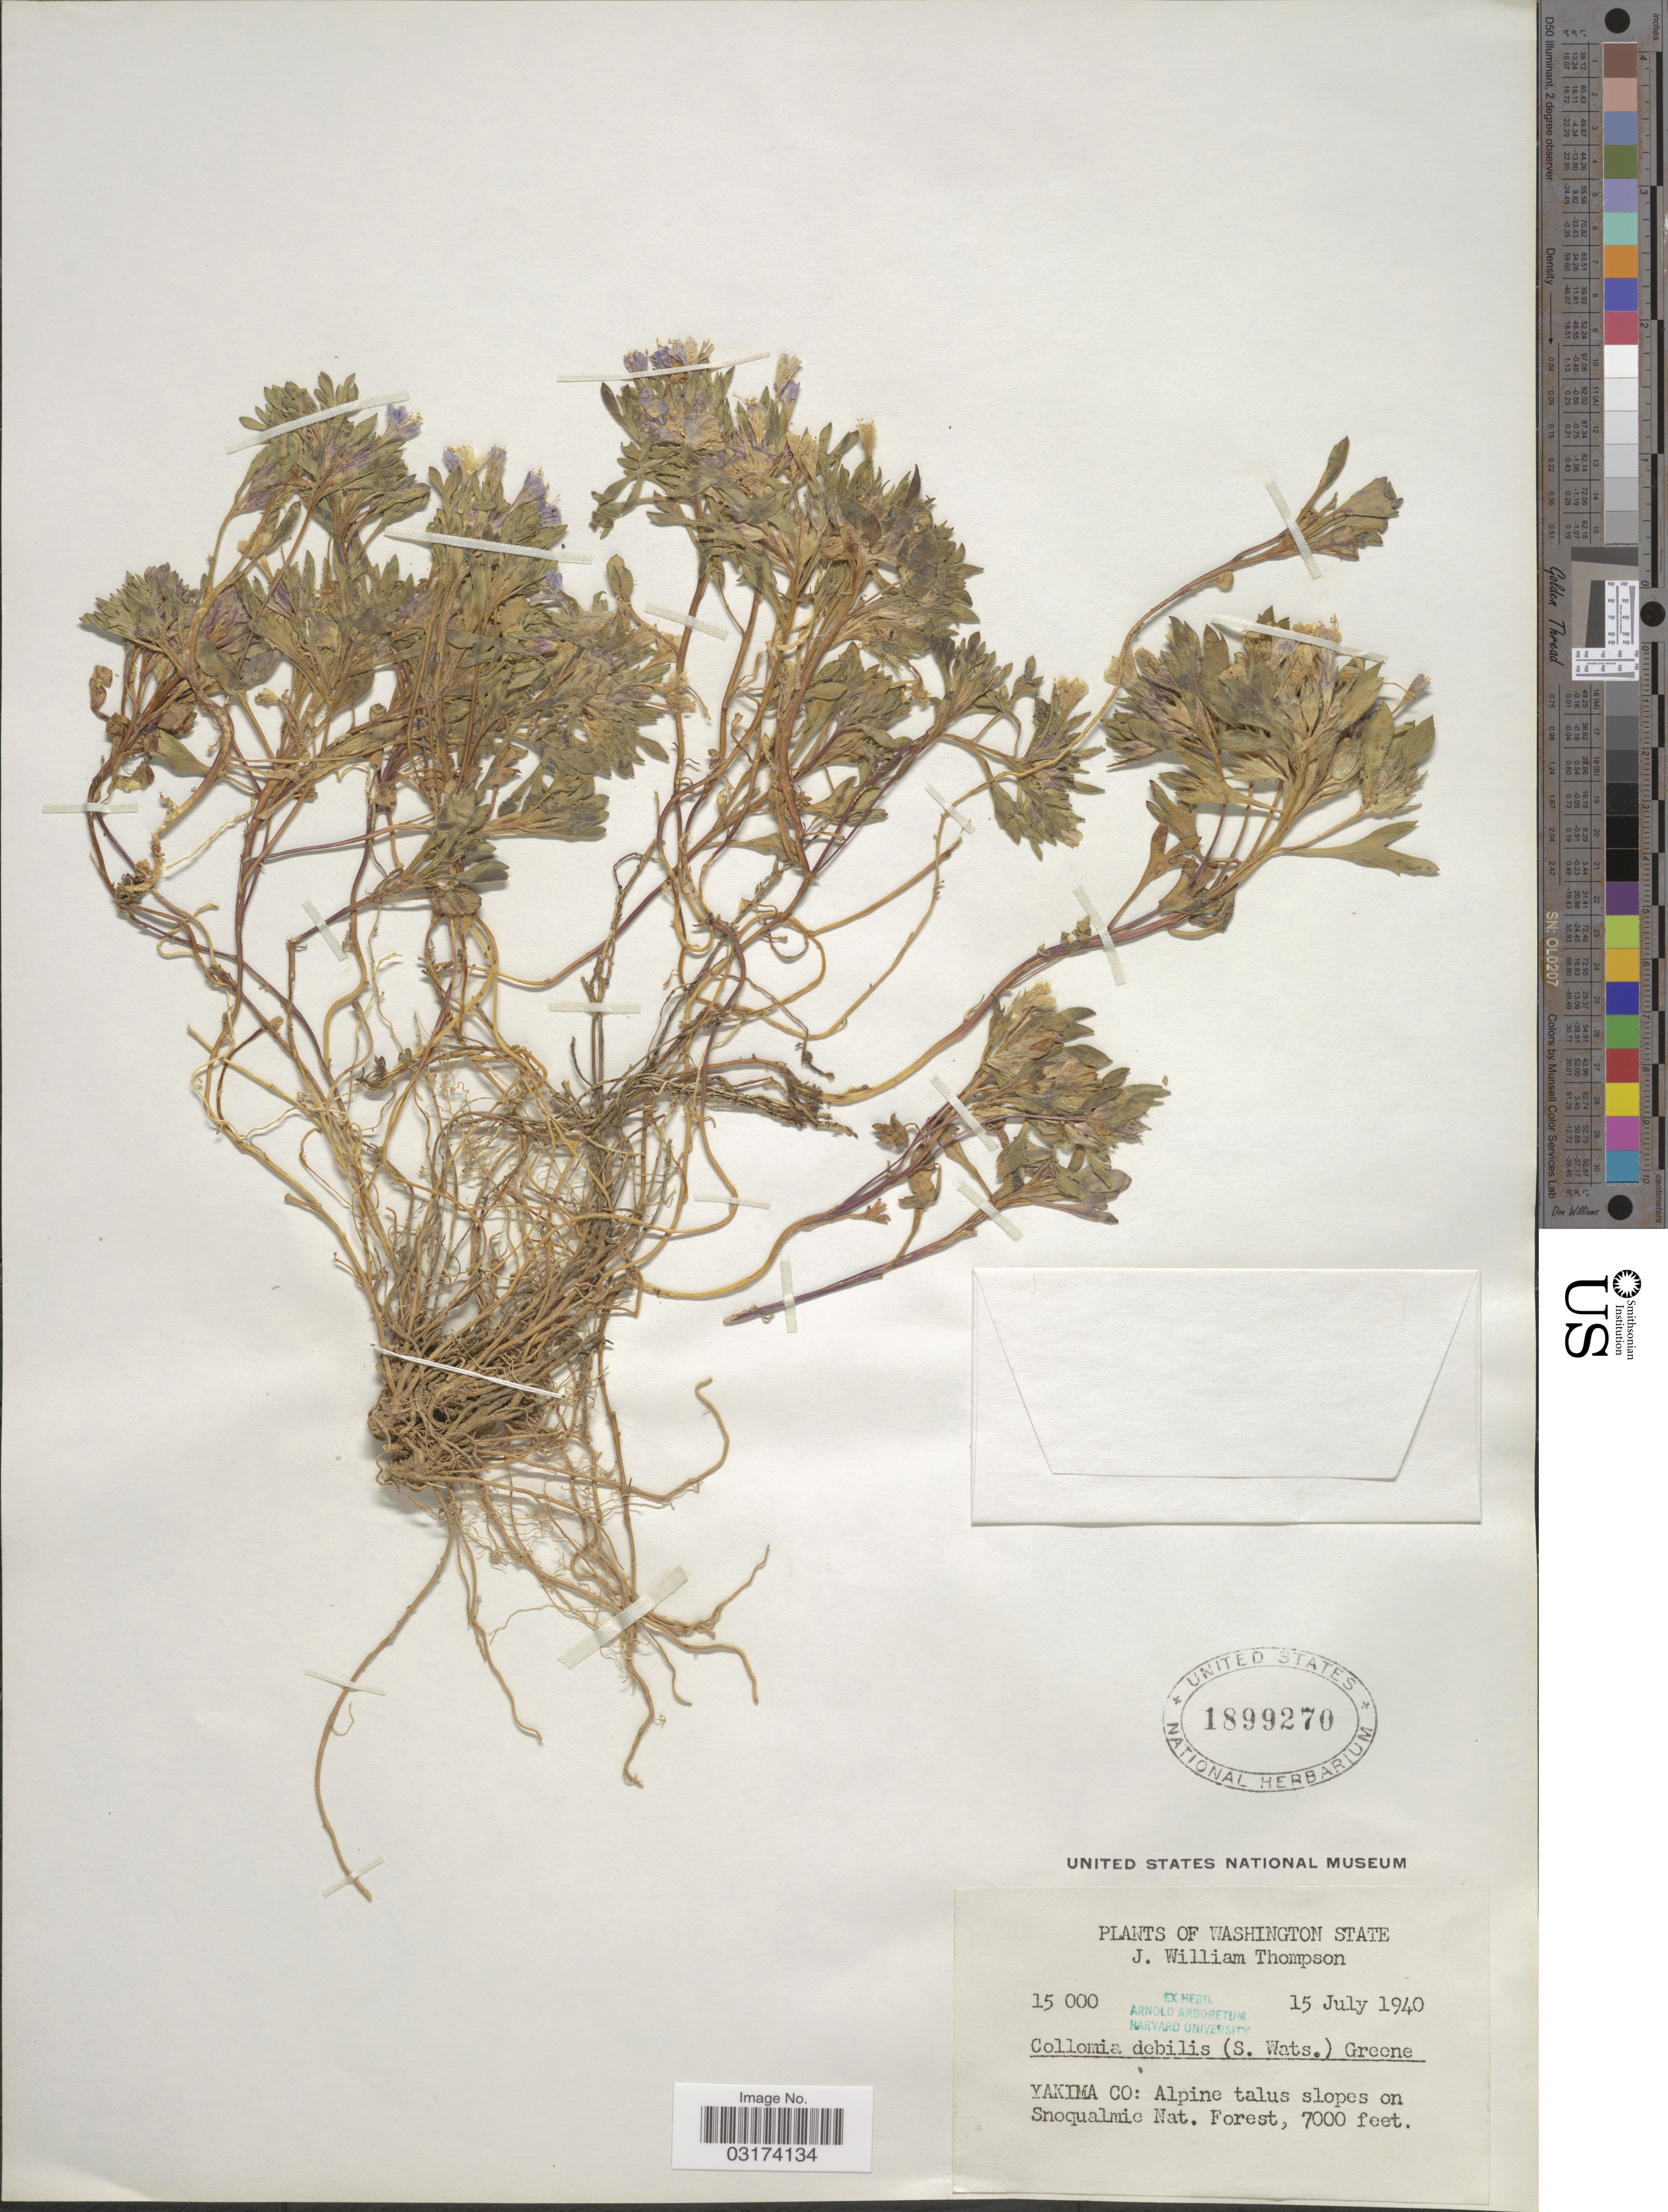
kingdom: Plantae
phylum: Tracheophyta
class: Magnoliopsida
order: Ericales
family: Polemoniaceae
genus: Collomia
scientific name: Collomia debilis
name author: (S. Watson) Greene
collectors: J. W. Thompson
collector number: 15000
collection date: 1940-07-15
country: United States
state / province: Washington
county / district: Yakima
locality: Yakima Co: Alpine talus slopes on Snoqualmie Nat. Forest.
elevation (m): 2134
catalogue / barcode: US 1899270